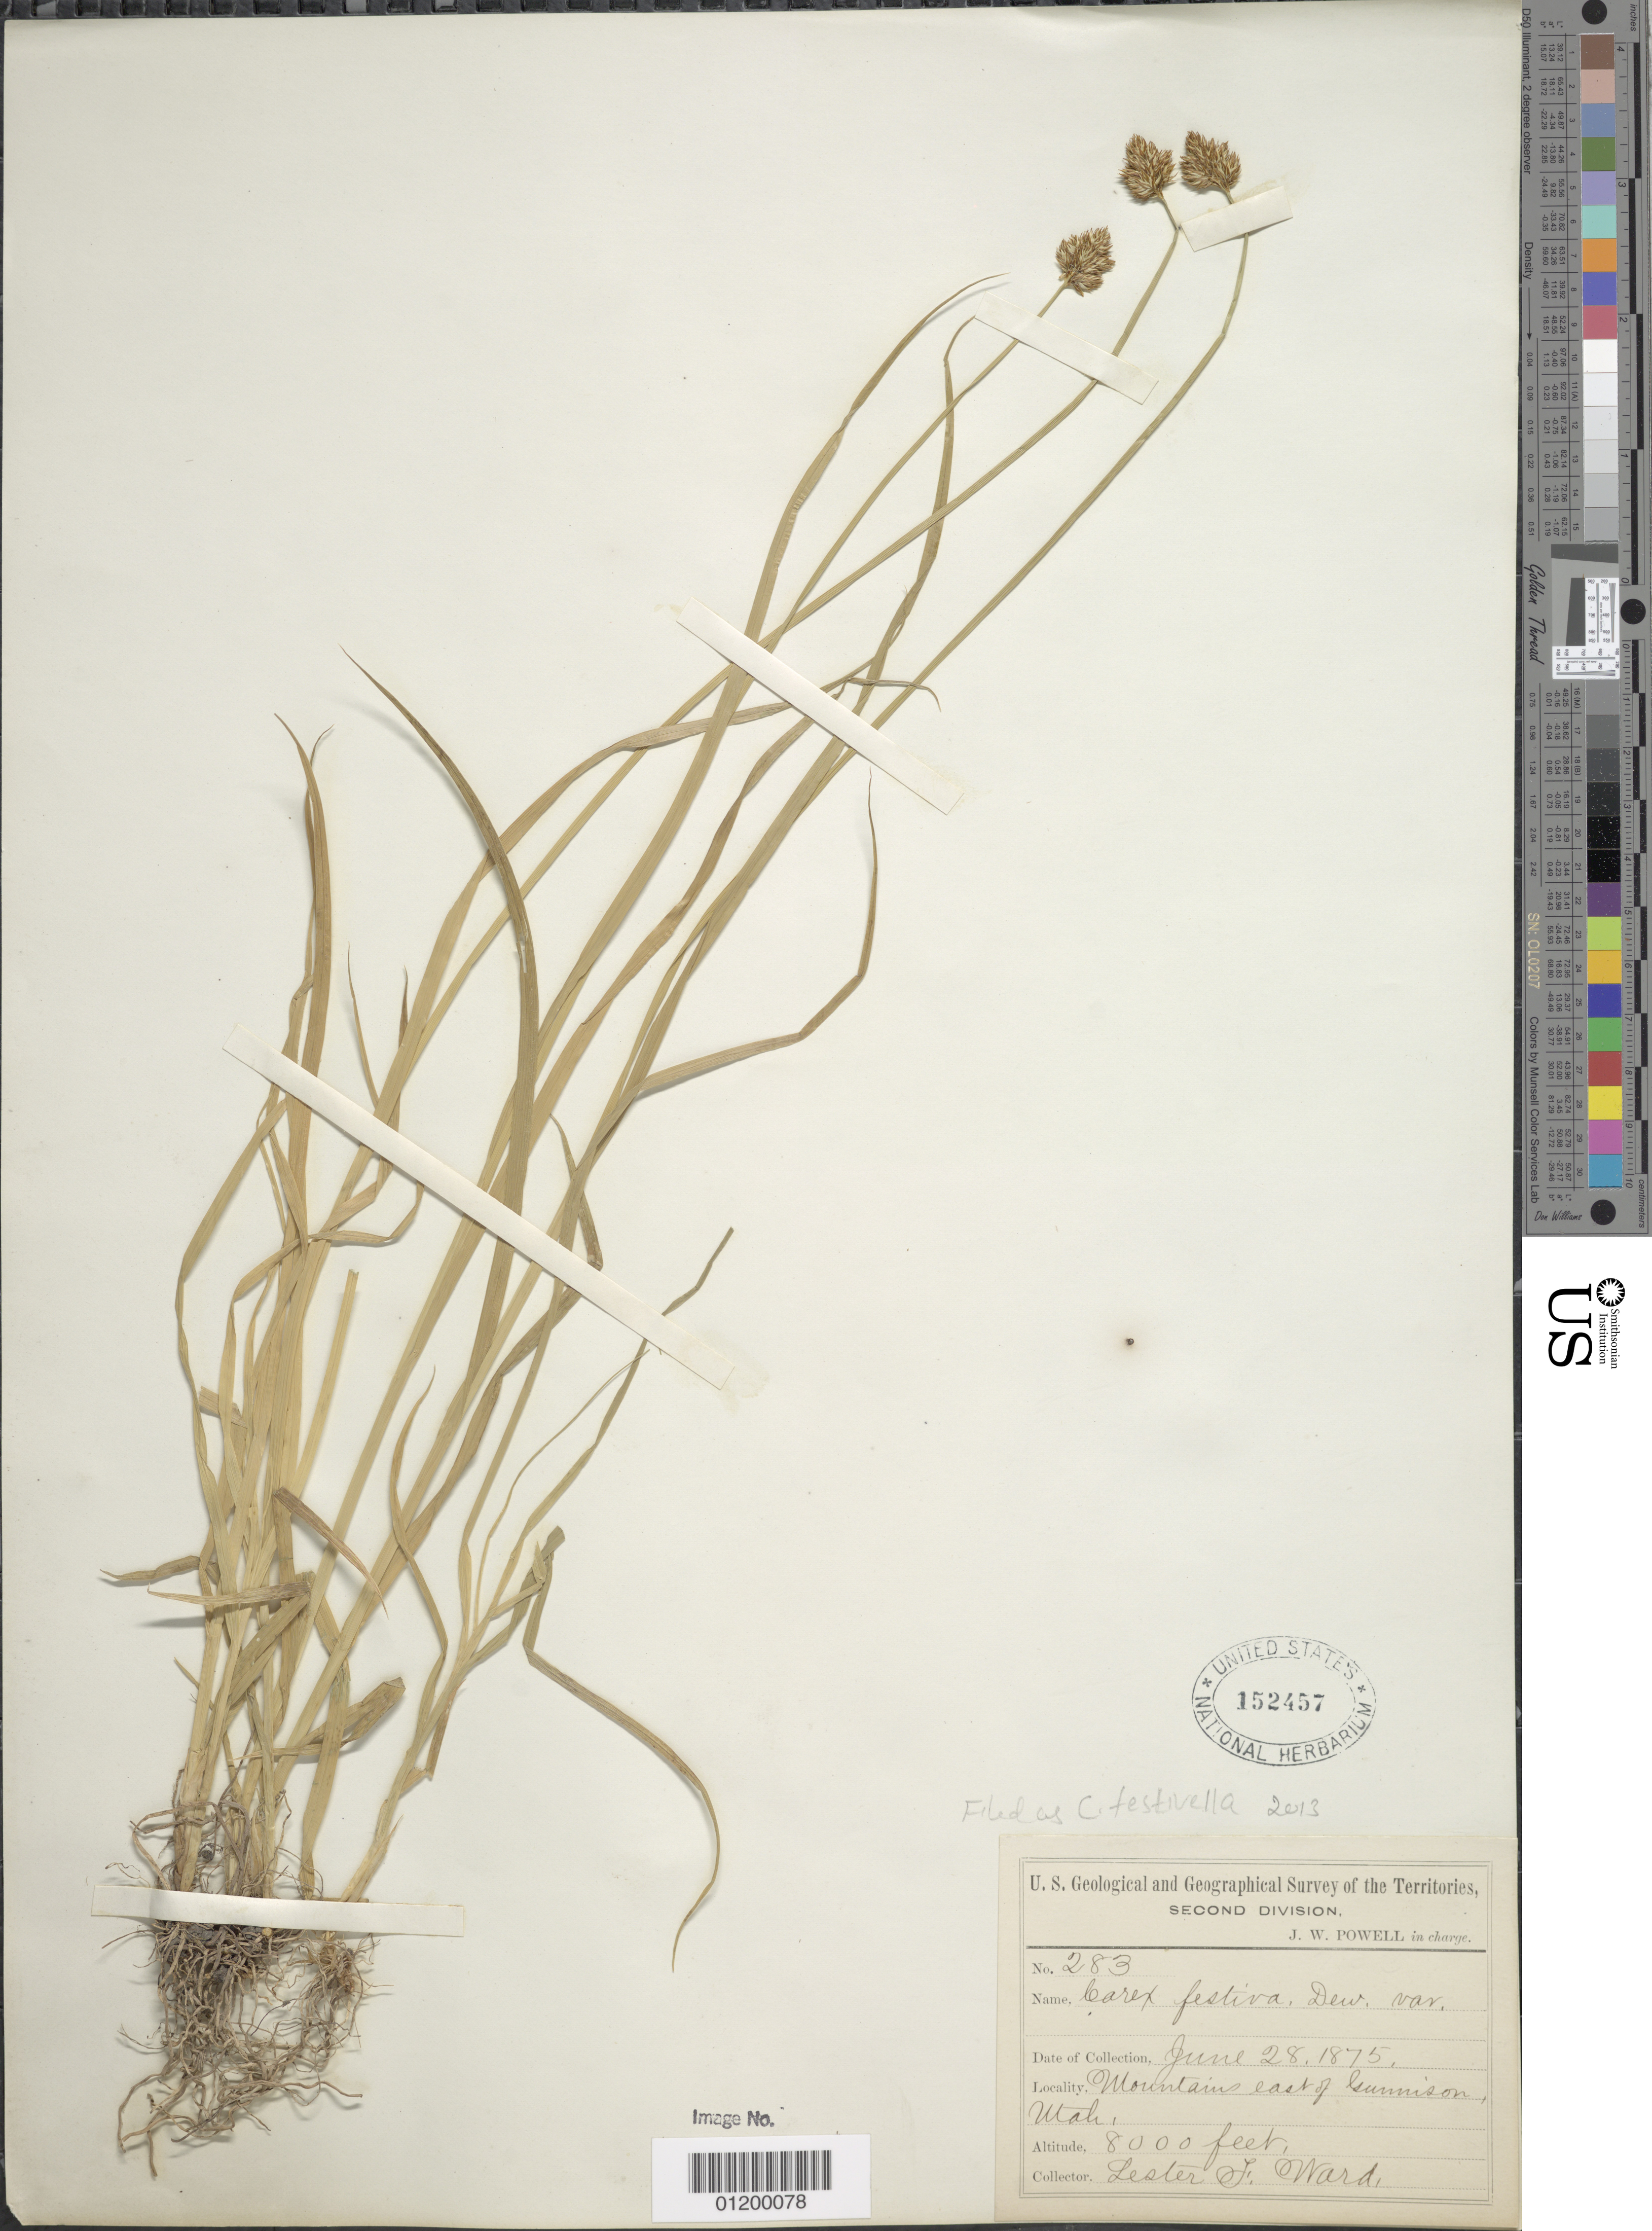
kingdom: Plantae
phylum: Tracheophyta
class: Liliopsida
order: Poales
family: Cyperaceae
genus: Carex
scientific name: Carex microptera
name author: Mack.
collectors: L. F. Ward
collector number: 283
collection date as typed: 28 Jun 1875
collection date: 1875-06-28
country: United States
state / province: Utah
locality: Mountains east of Gunnison.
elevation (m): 2438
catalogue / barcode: US 152457